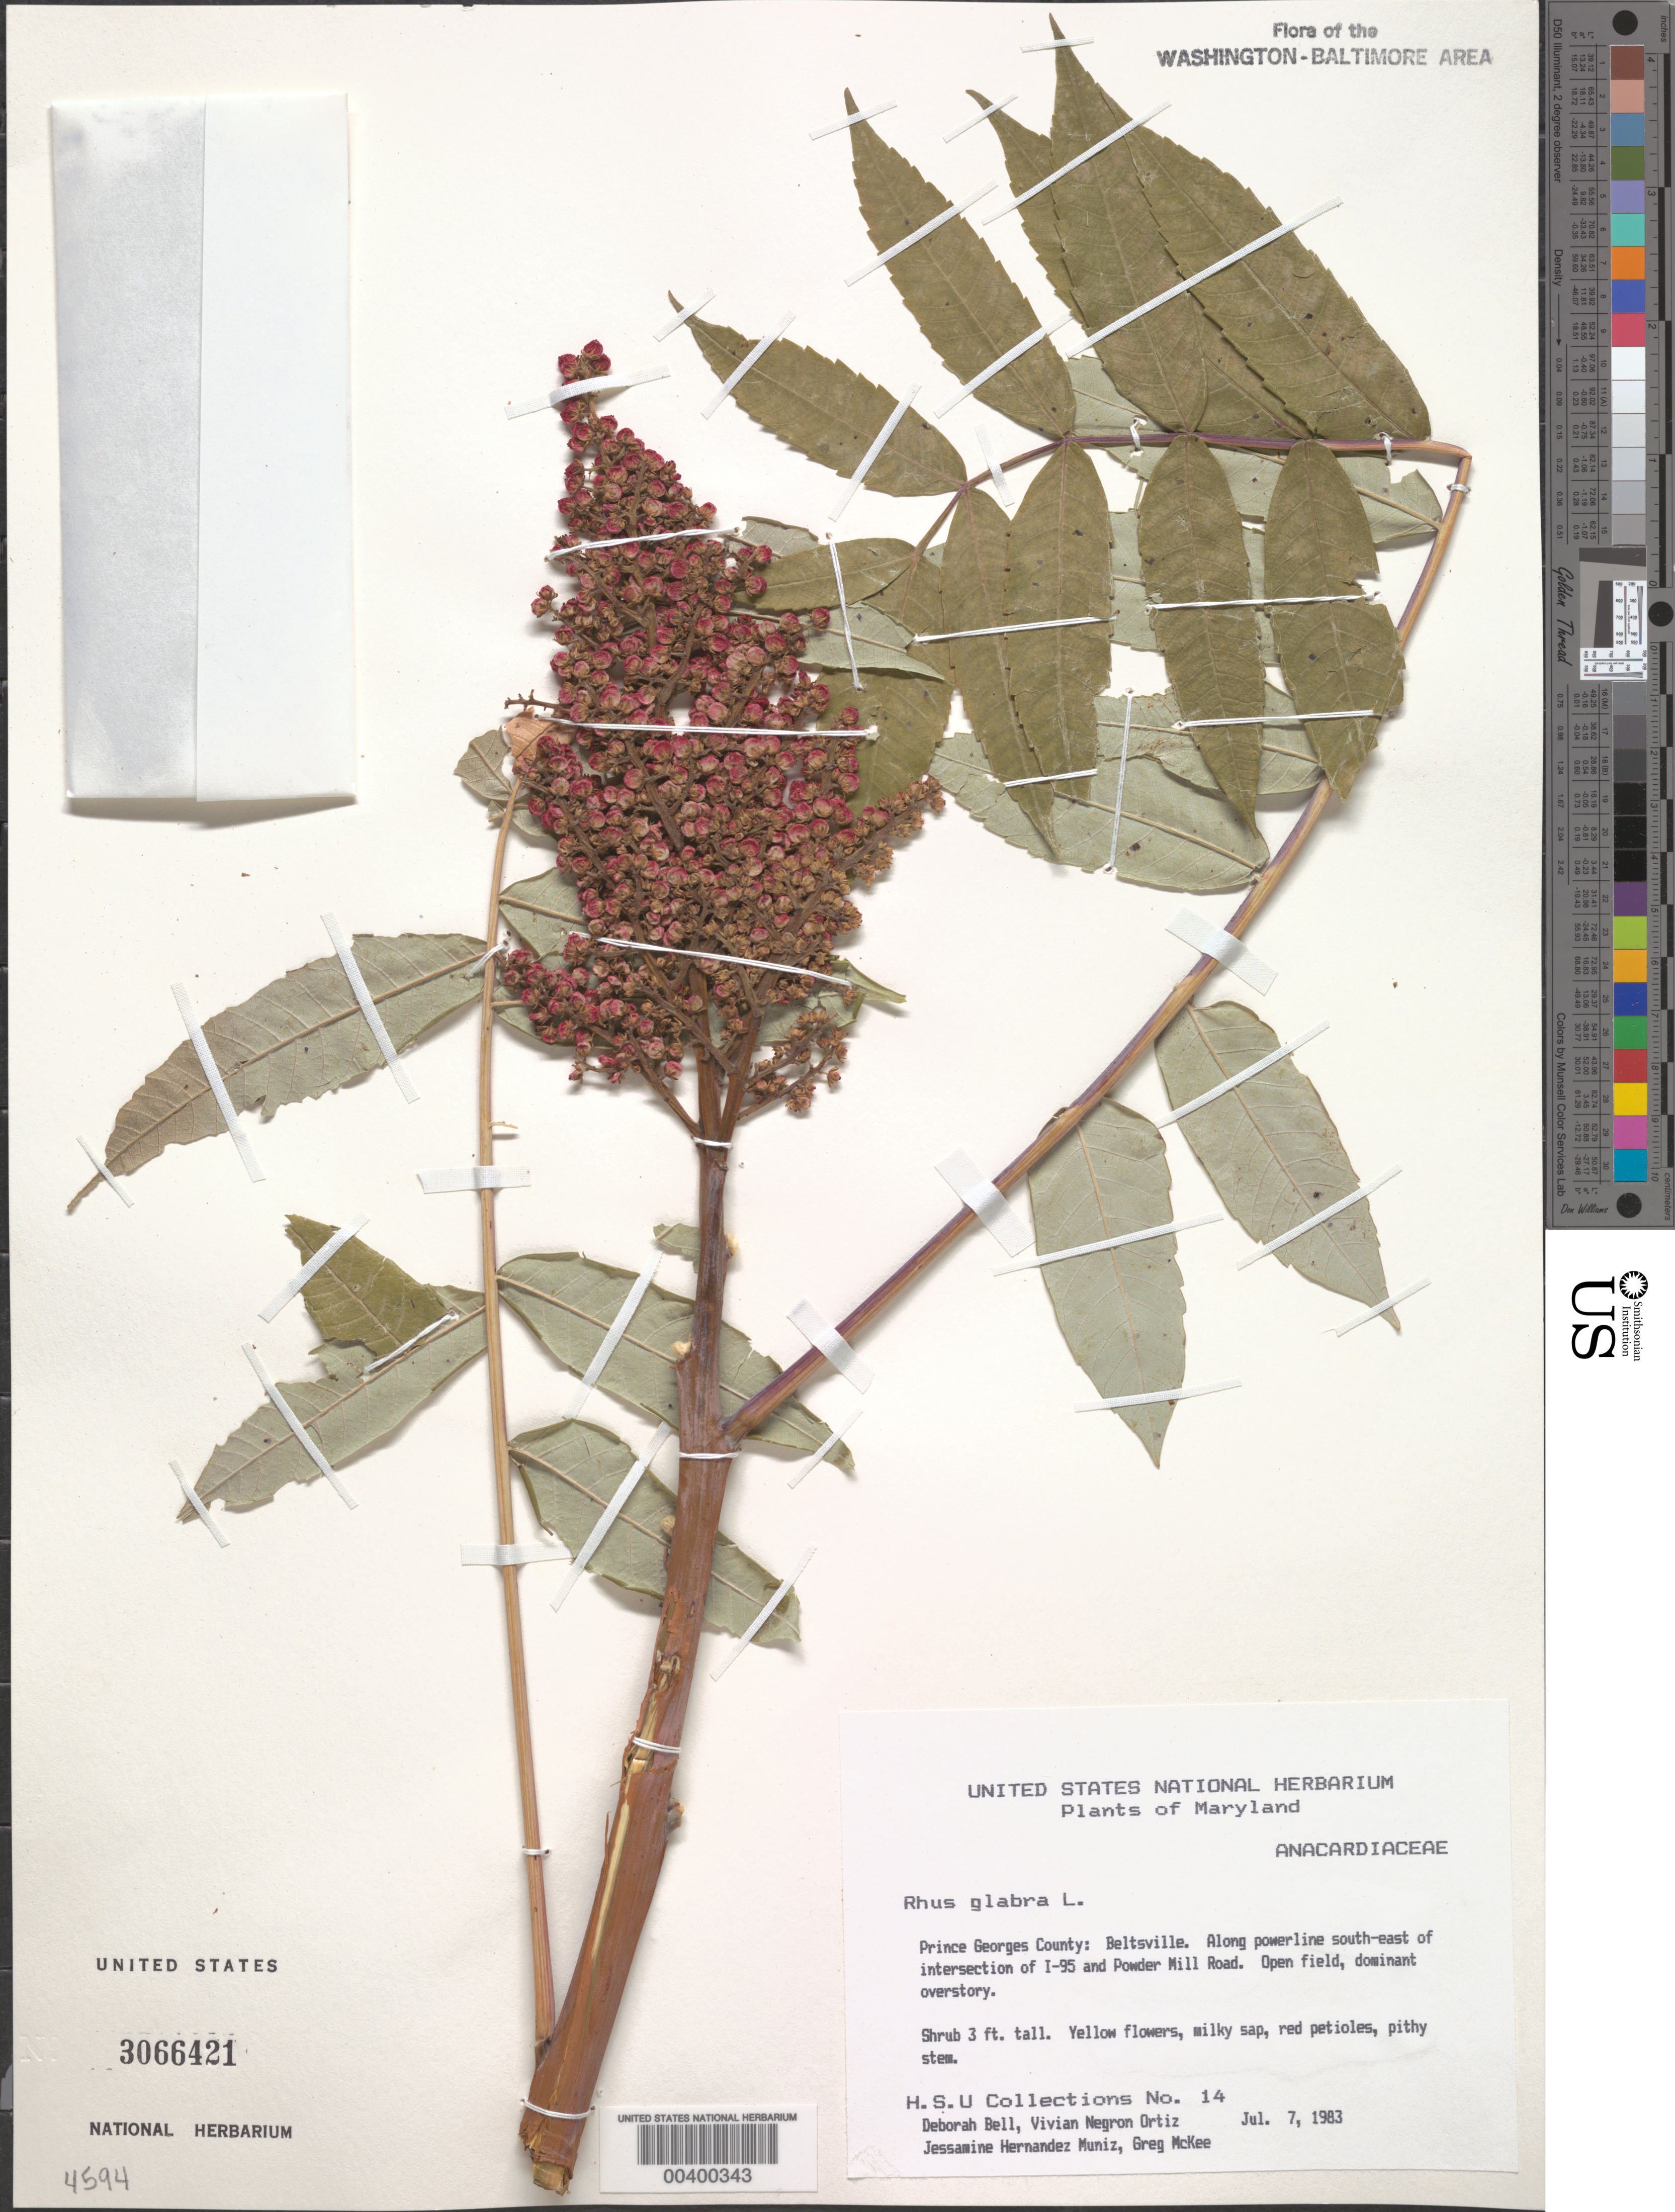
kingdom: Plantae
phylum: Tracheophyta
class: Magnoliopsida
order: Sapindales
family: Anacardiaceae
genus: Rhus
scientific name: Rhus glabra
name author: L.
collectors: Herbarium Services Unit Staff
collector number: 14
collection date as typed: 07 Jul 1983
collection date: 1983-07-07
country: United States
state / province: Maryland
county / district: Prince George's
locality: And Powder Mill Road.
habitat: Open field, dominant overstory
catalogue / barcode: US 3066421